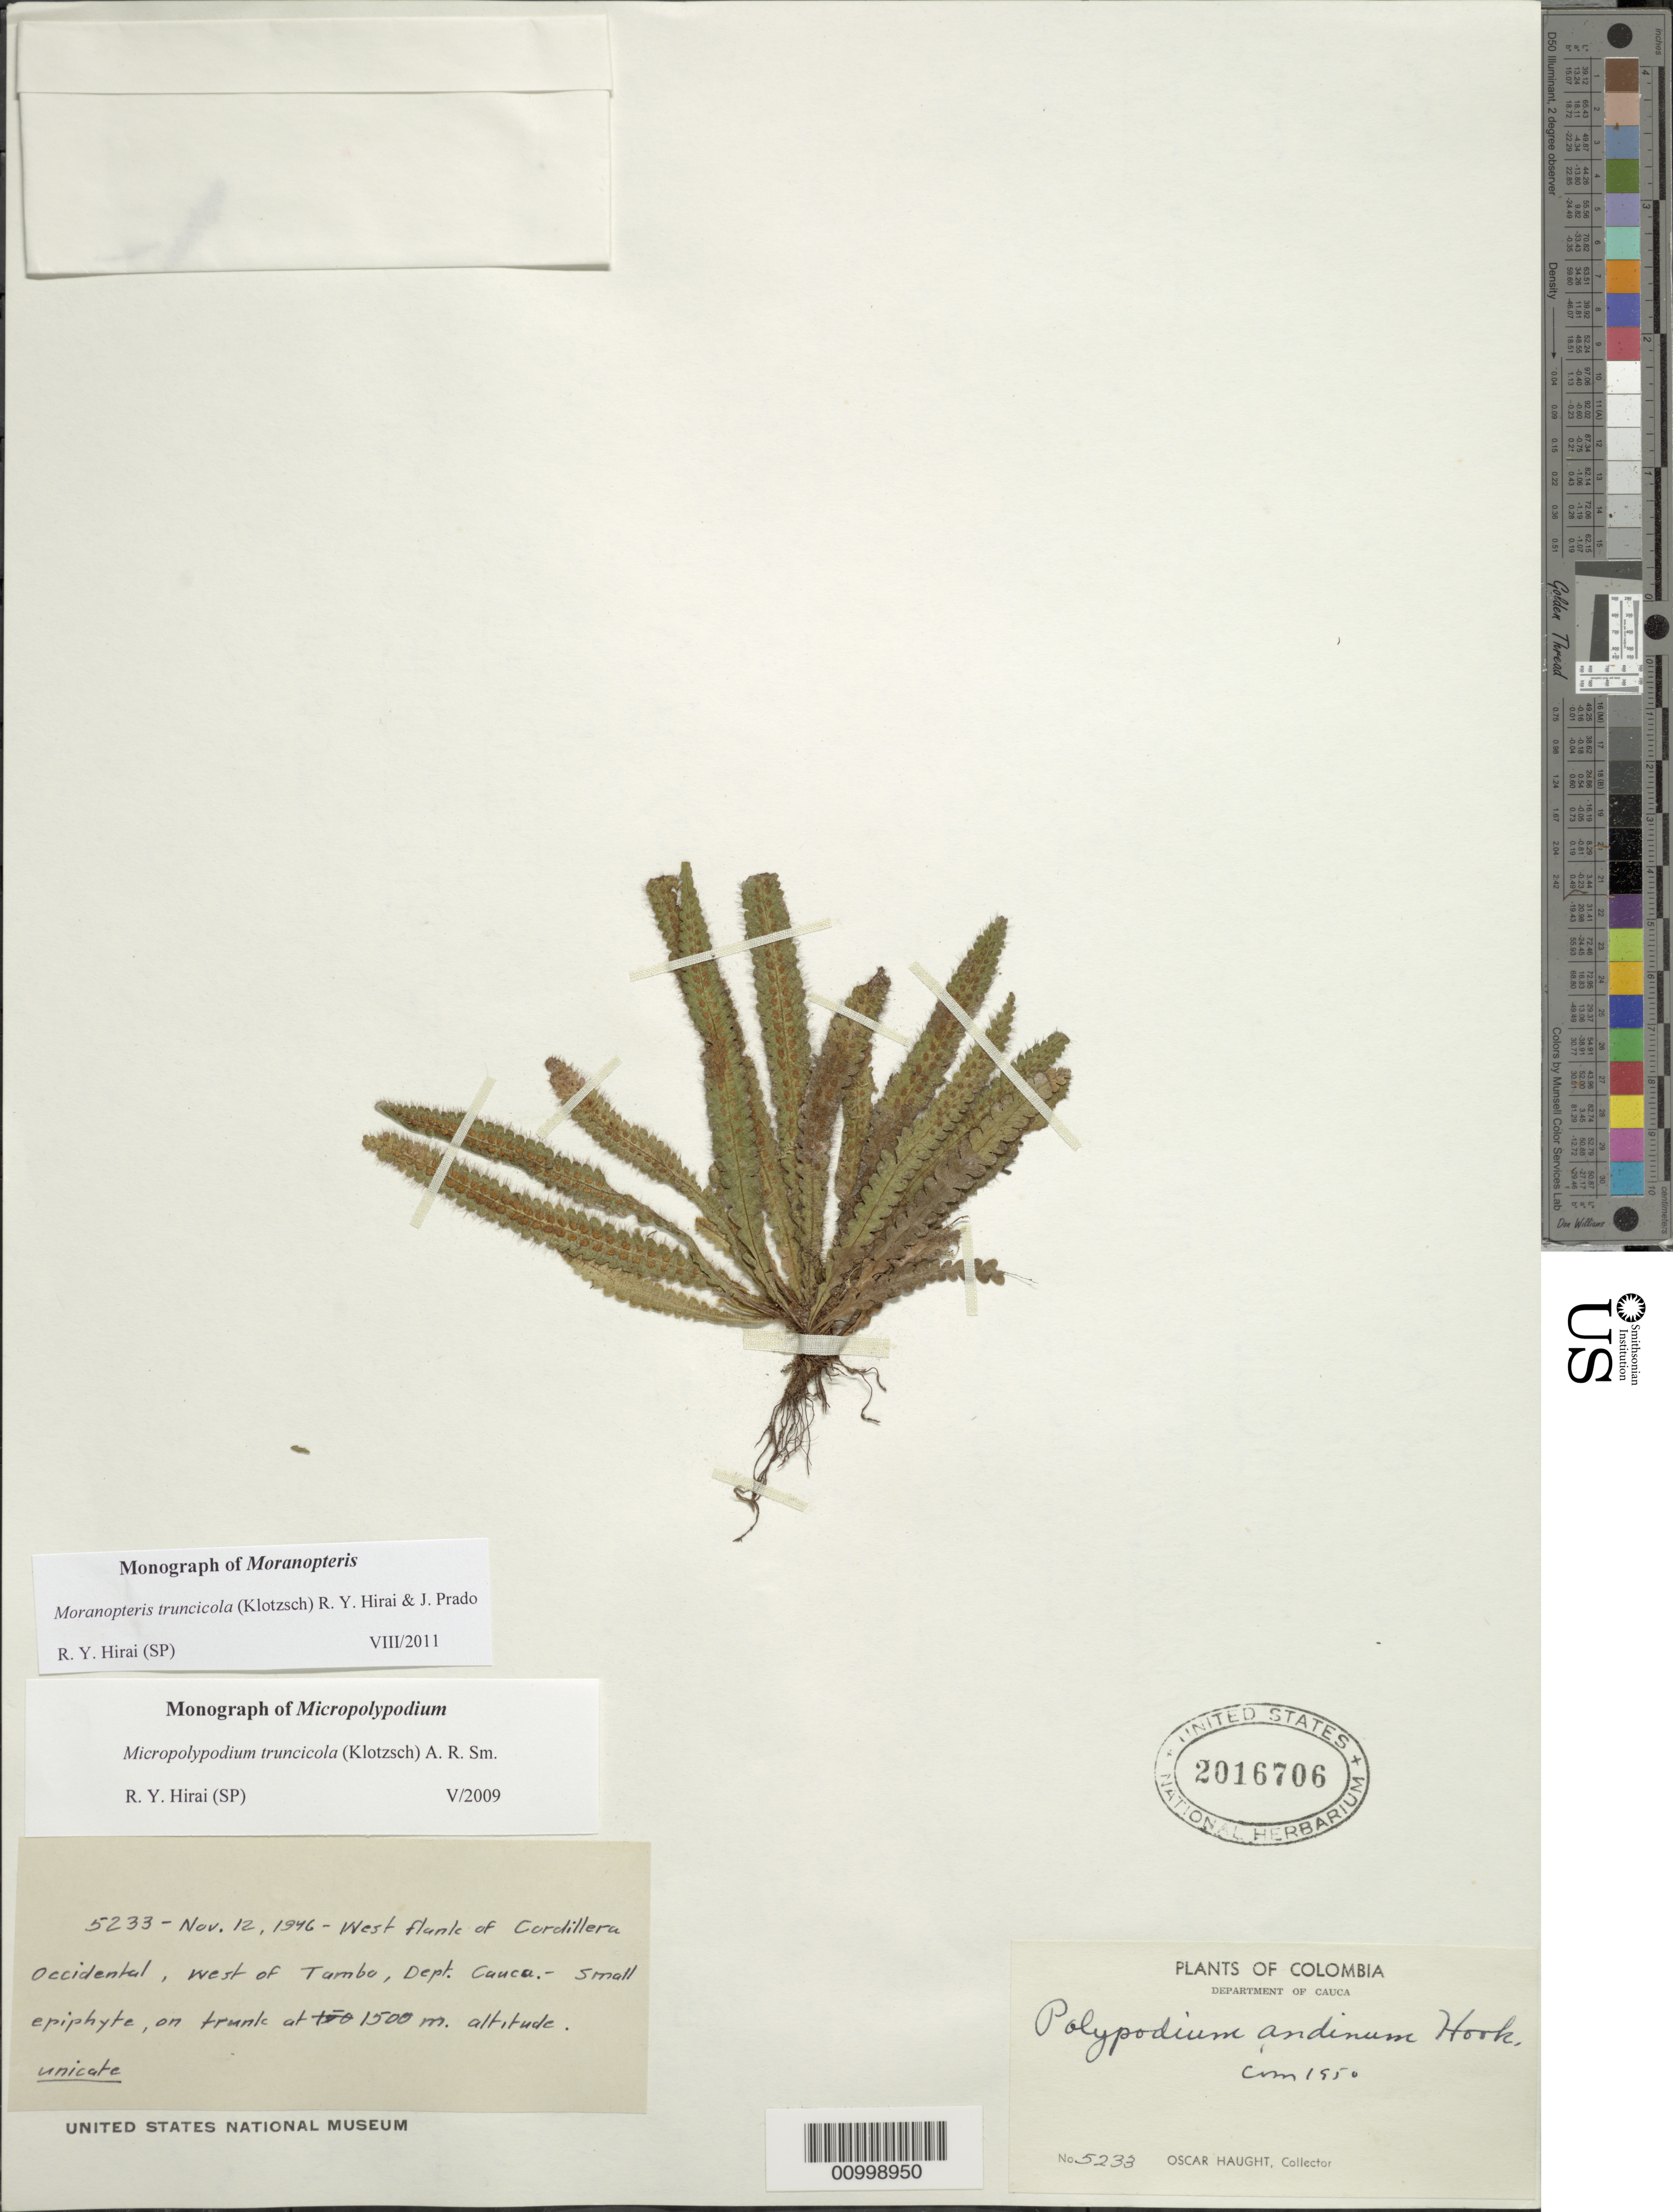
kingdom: Plantae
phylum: Tracheophyta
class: Polypodiopsida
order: Polypodiales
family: Polypodiaceae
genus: Moranopteris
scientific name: Moranopteris truncicola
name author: (Klotzsch) R. Y. Hirai & J. Prado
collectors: O. Haught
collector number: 5233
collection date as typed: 12-Nov-46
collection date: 1946-11-12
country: Colombia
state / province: Cauca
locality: West flank of Cordillera Occidental, W. of Tambo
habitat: On tree trunk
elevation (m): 1500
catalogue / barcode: US 2016706